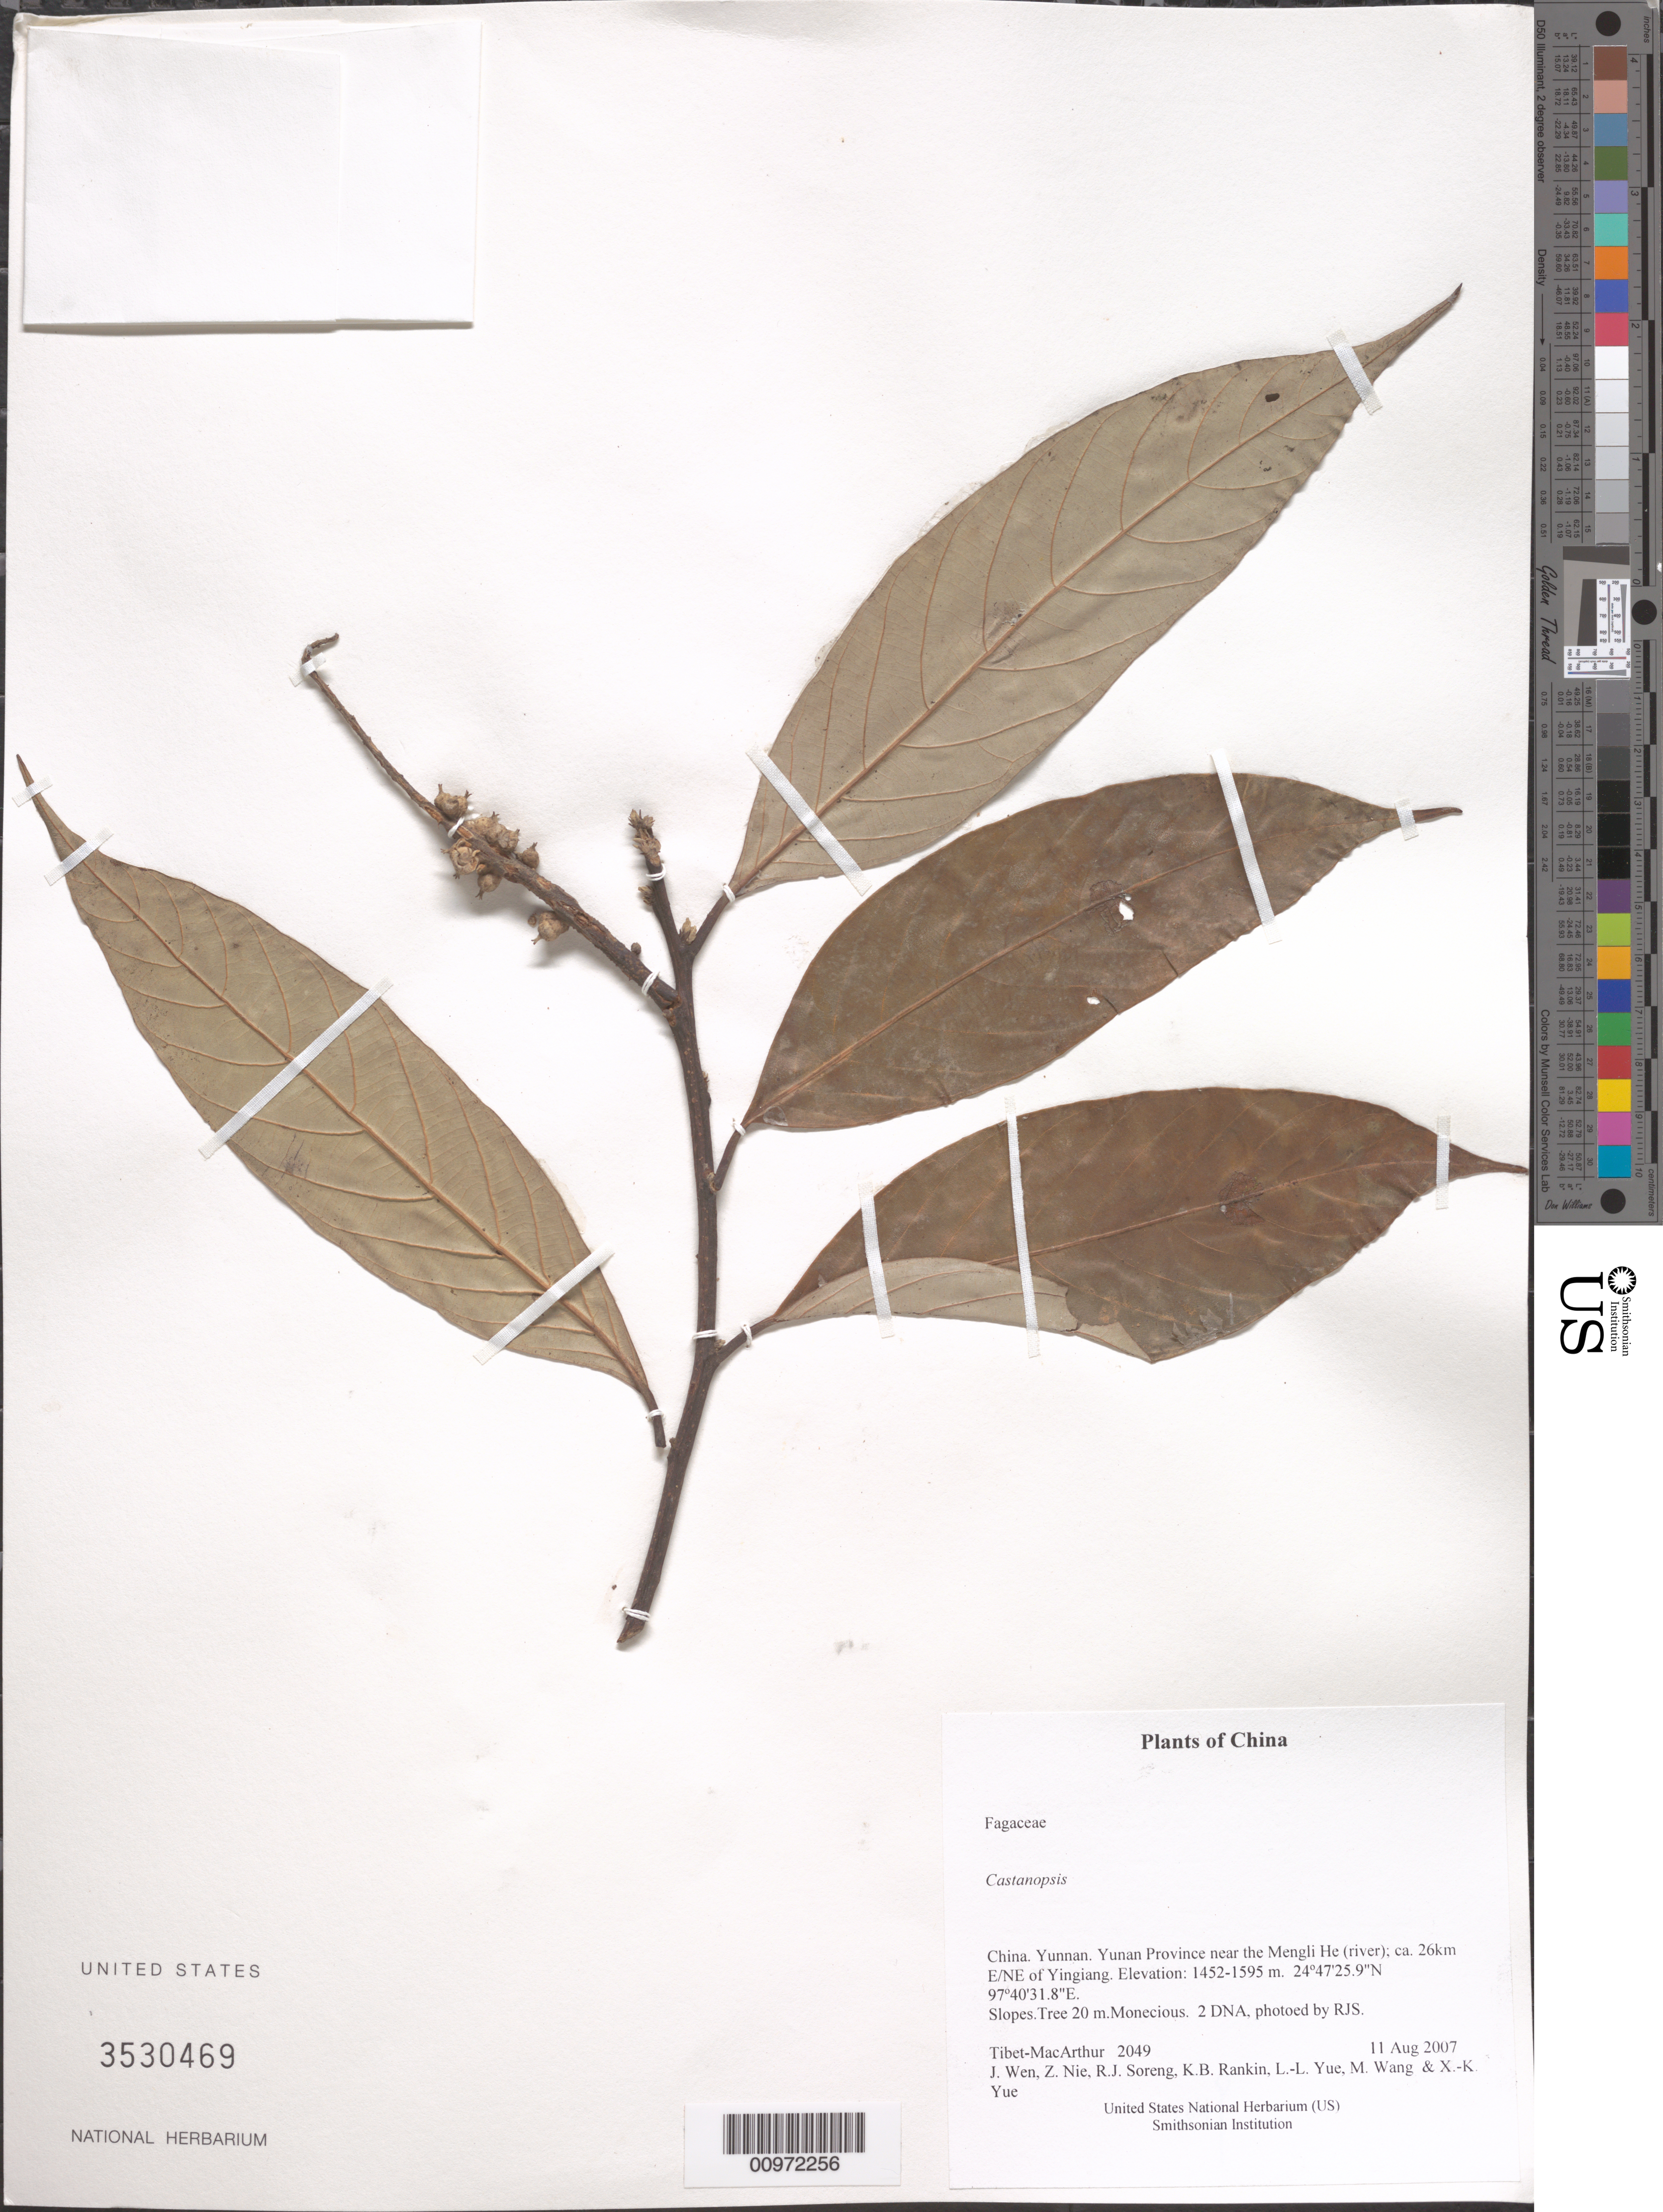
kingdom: Plantae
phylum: Tracheophyta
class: Magnoliopsida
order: Fagales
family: Fagaceae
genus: Castanopsis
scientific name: Castanopsis sp.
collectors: Tibet-MacArthur, J. Wen, Z. Nie, R. J. Soreng, K. Rankin, L. Yue, M. Wang & X. Yue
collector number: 2049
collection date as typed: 11 Aug 2007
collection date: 2007-08-11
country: China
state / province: Yunnan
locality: Yunan Province near the Mengli He (river); ca. 26km E/NE of Yingiang.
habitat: Slopes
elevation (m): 1452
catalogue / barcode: US 3530469